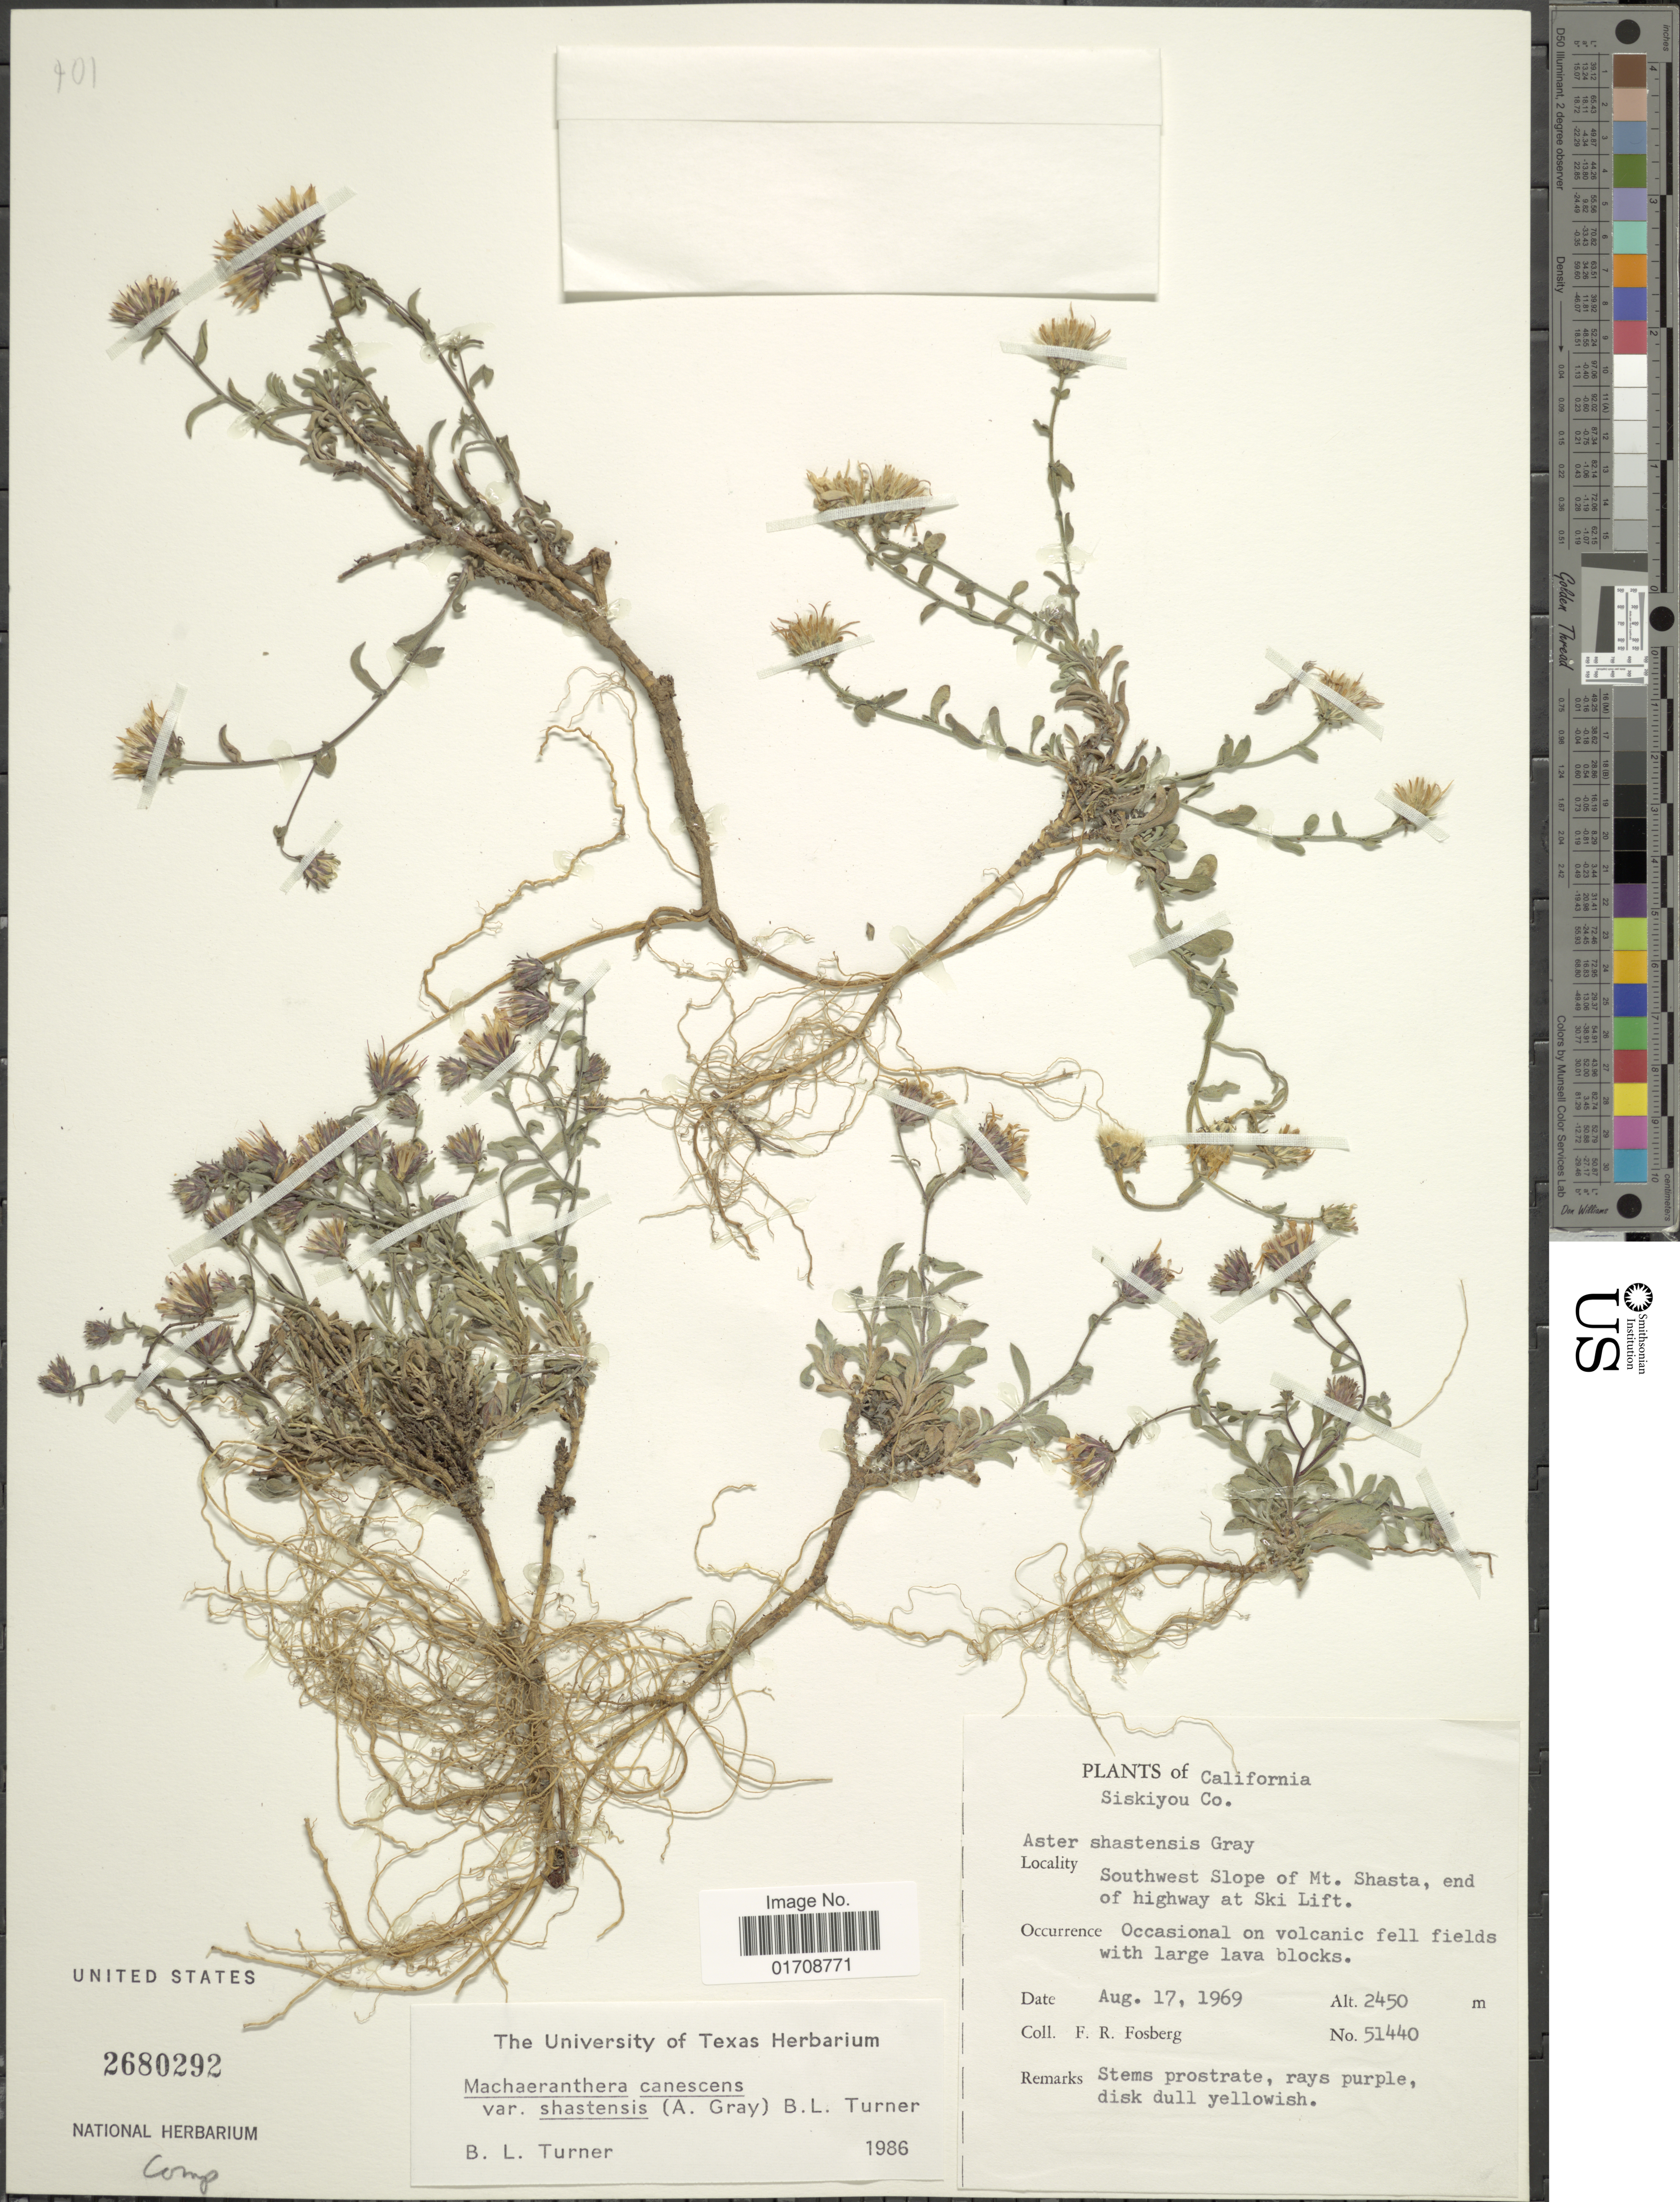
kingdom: Plantae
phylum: Tracheophyta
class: Magnoliopsida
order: Asterales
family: Asteraceae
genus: Machaeranthera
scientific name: Machaeranthera canescens var. shastensis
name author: (A. Gray) B.L. Turner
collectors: F. R. Fosberg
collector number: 51440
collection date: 1969-08-17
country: United States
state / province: California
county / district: Siskiyou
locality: Siskiyou Co., Southwest Slope of Mt. Shasta, end of highway at Ski Lift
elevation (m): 2450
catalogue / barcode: US 2680292